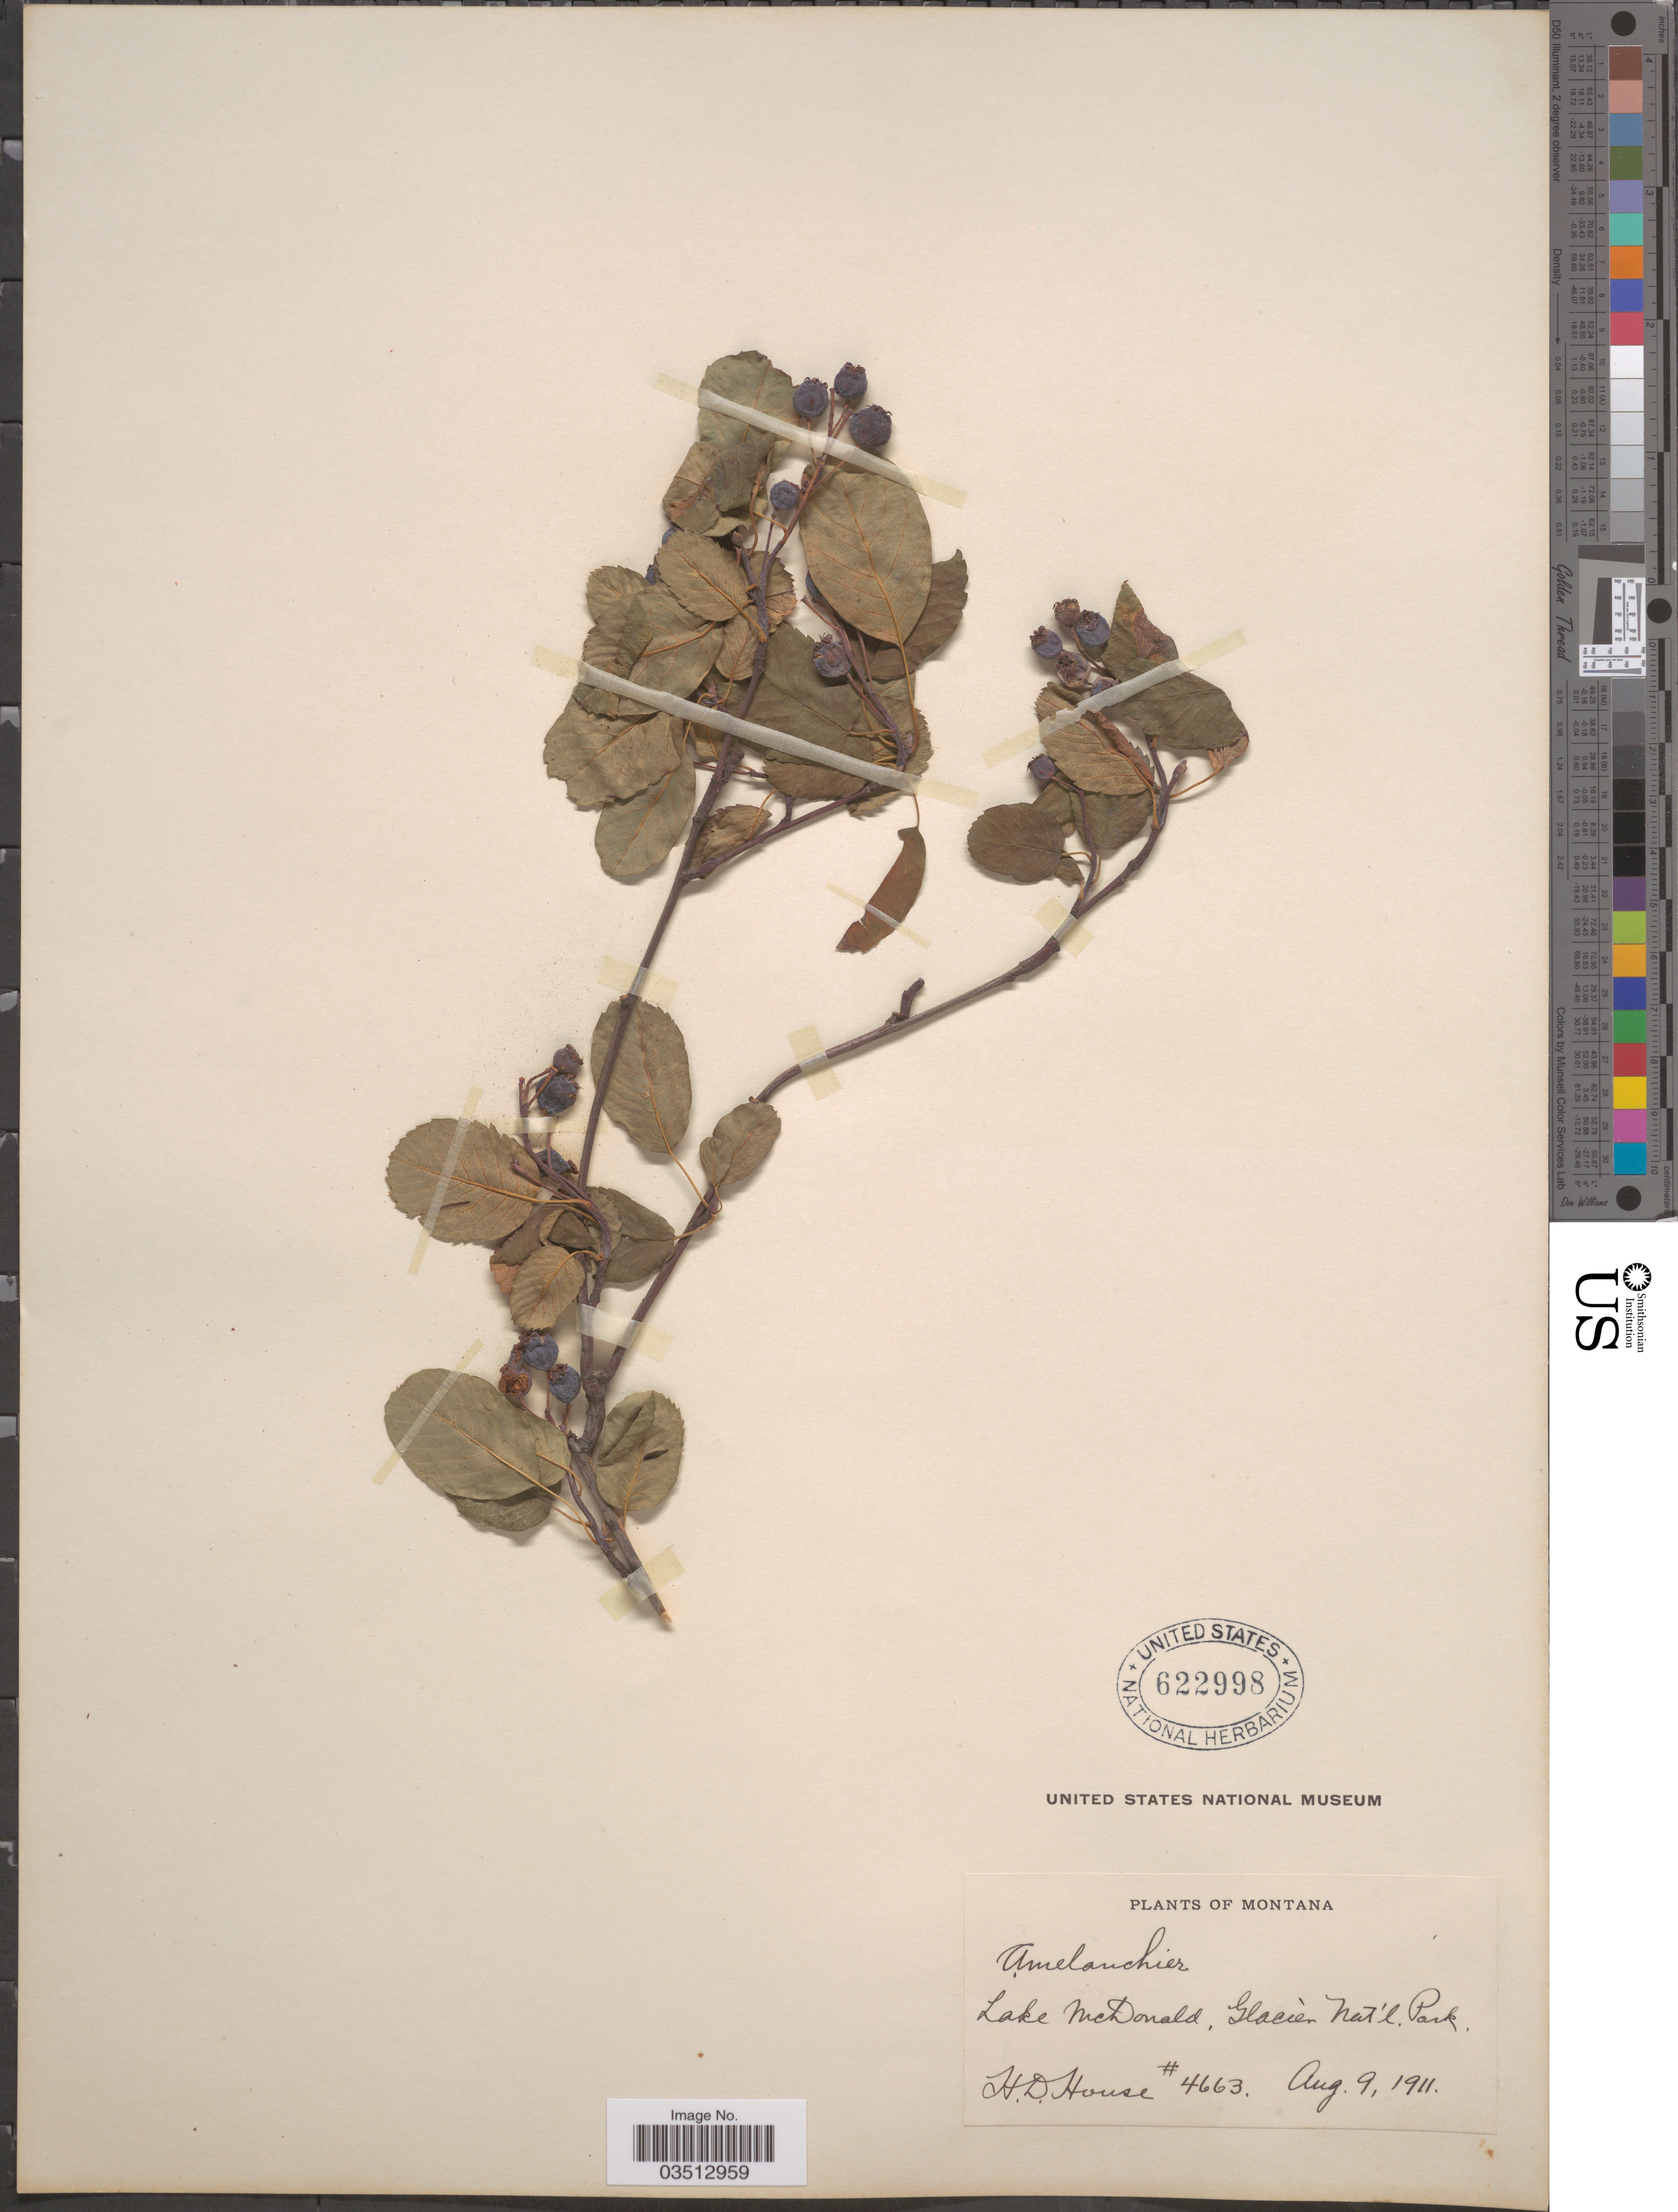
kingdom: Plantae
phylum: Tracheophyta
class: Magnoliopsida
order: Rosales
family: Rosaceae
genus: Amelanchier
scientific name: Amelanchier sp.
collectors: H. D. House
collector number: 4663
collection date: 1911-08-09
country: United States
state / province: Montana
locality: Lake McDonald, Glacier Nat'l Park.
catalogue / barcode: US 622998